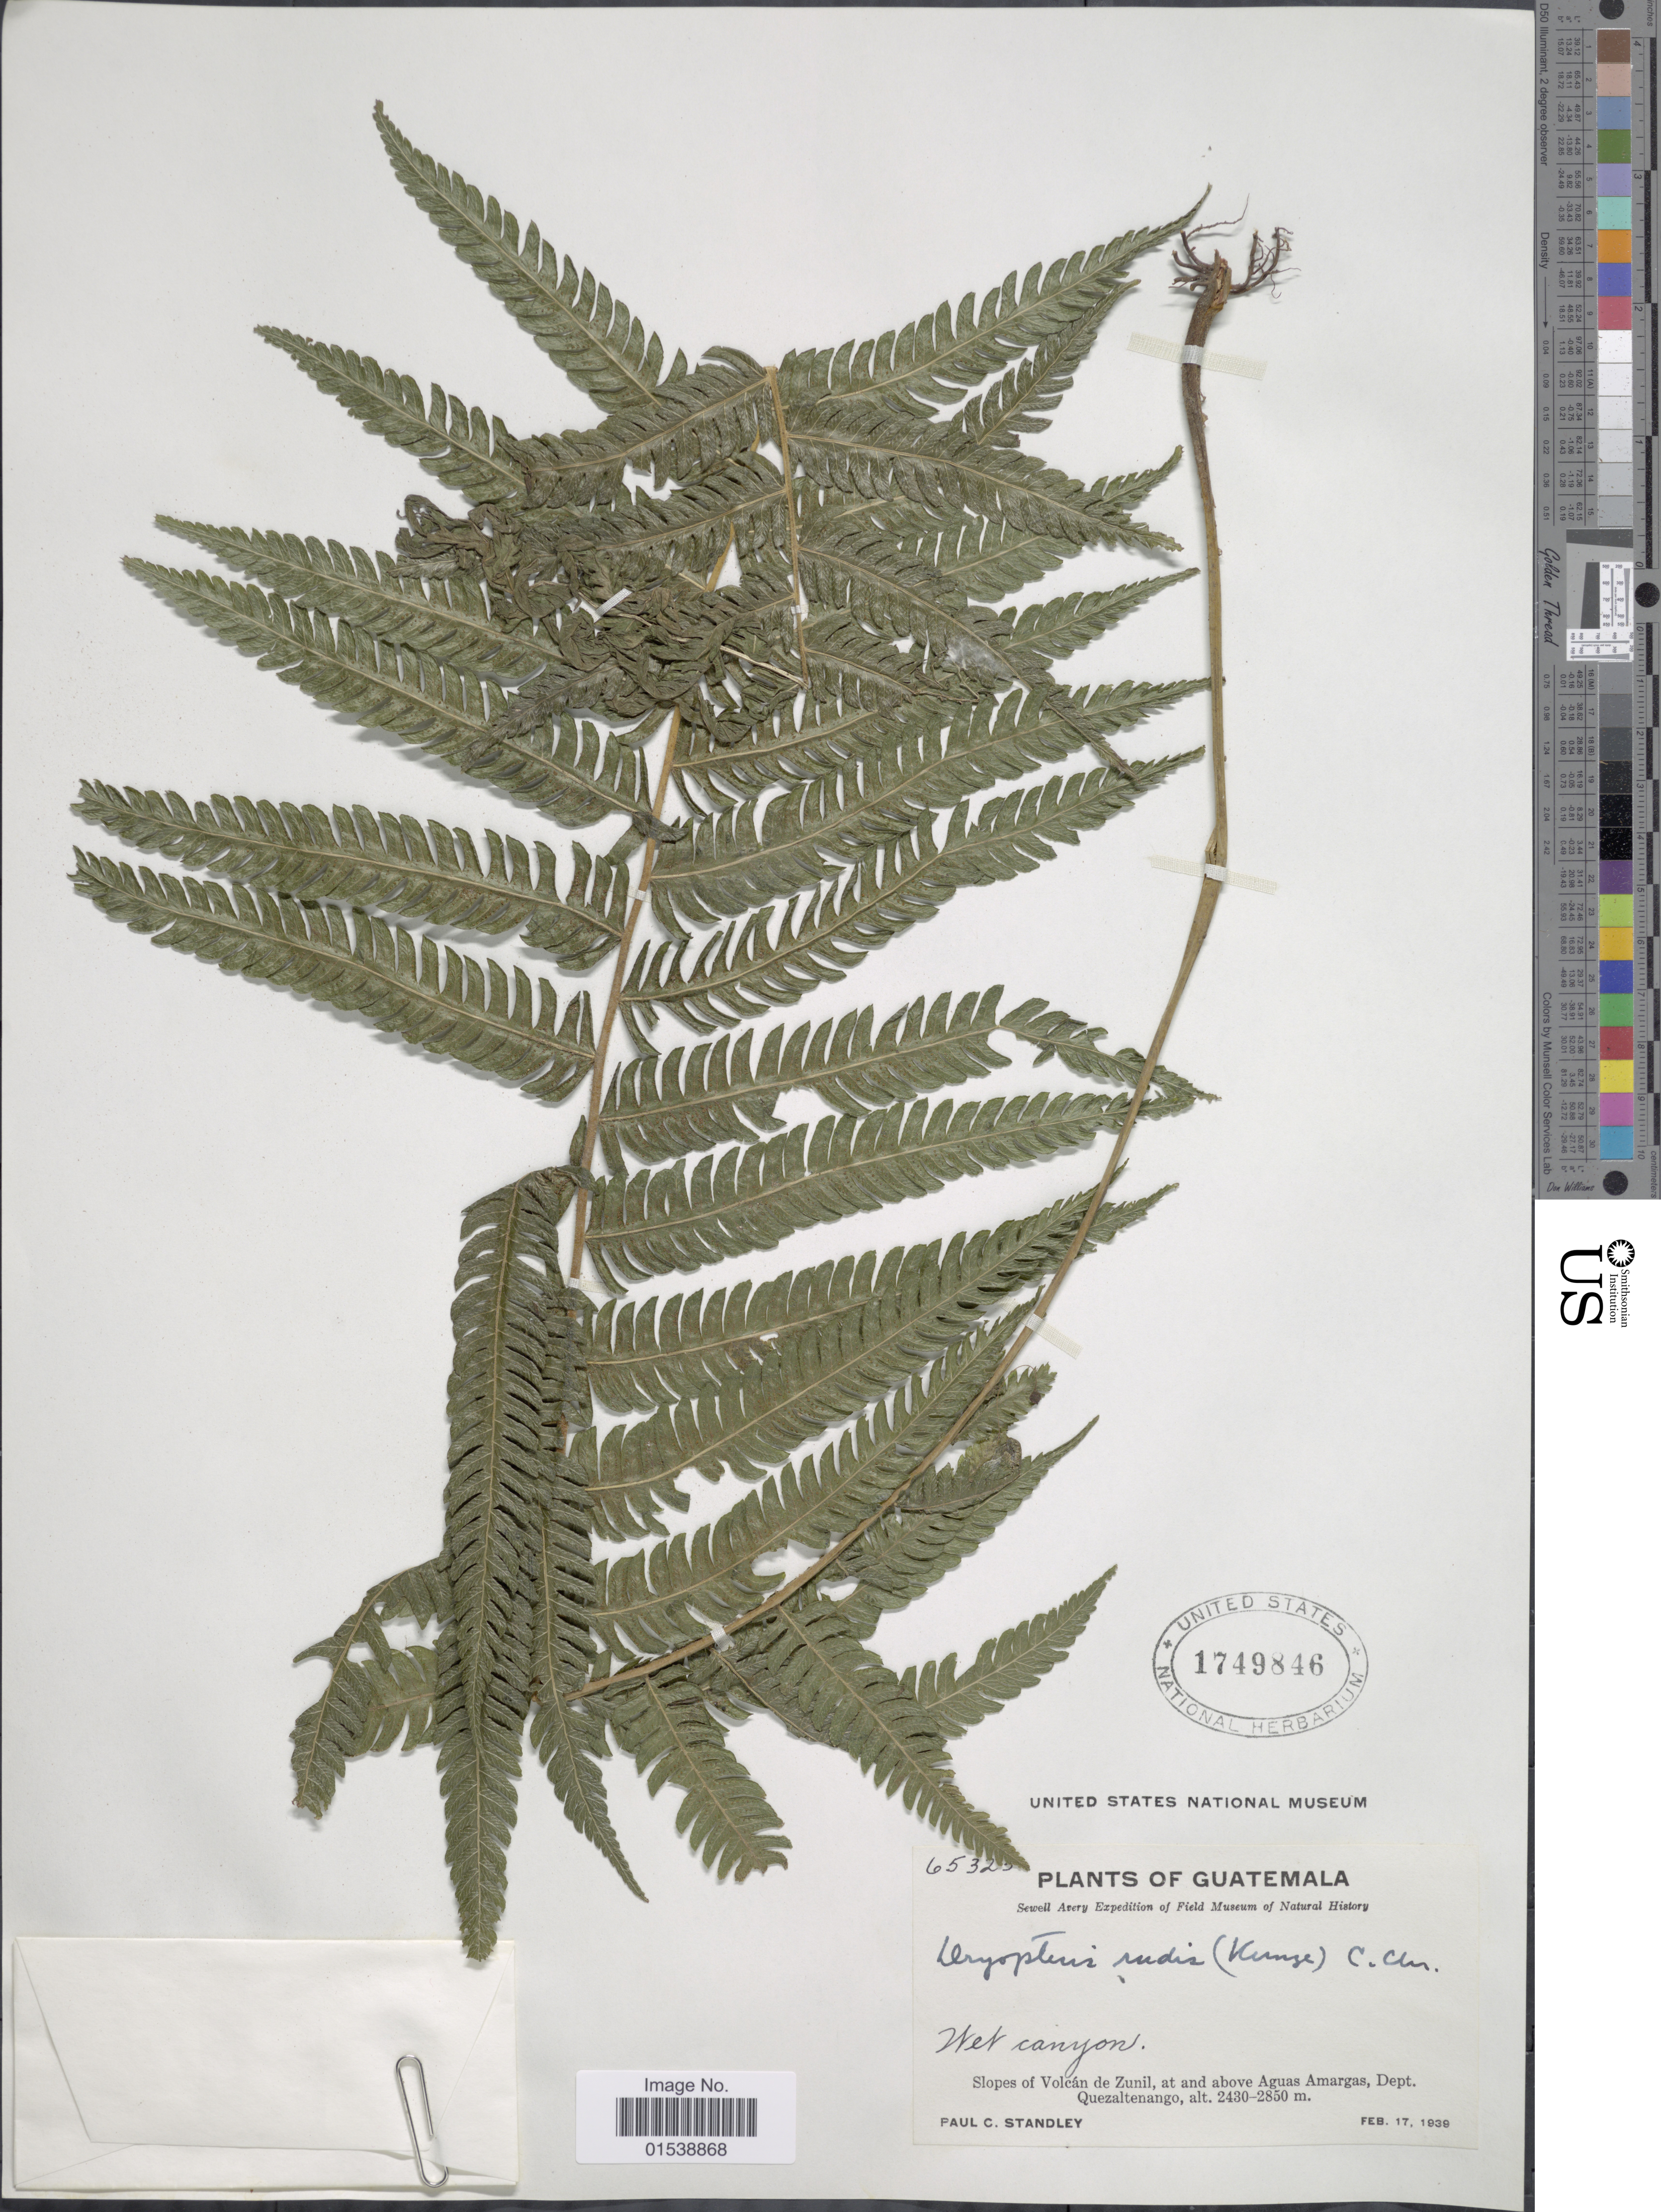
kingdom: Plantae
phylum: Tracheophyta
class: Polypodiopsida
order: Polypodiales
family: Thelypteridaceae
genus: Amauropelta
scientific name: Amauropelta rudis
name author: (Kunze) Pic. Serm.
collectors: P. C. Standley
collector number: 6532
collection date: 1939-02-17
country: Guatemala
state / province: Quetzaltenango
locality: Slopes of Volcan de Zunil, at and above Aguas Amargas, Dept. Quezaltenango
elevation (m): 2430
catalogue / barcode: US 1749846